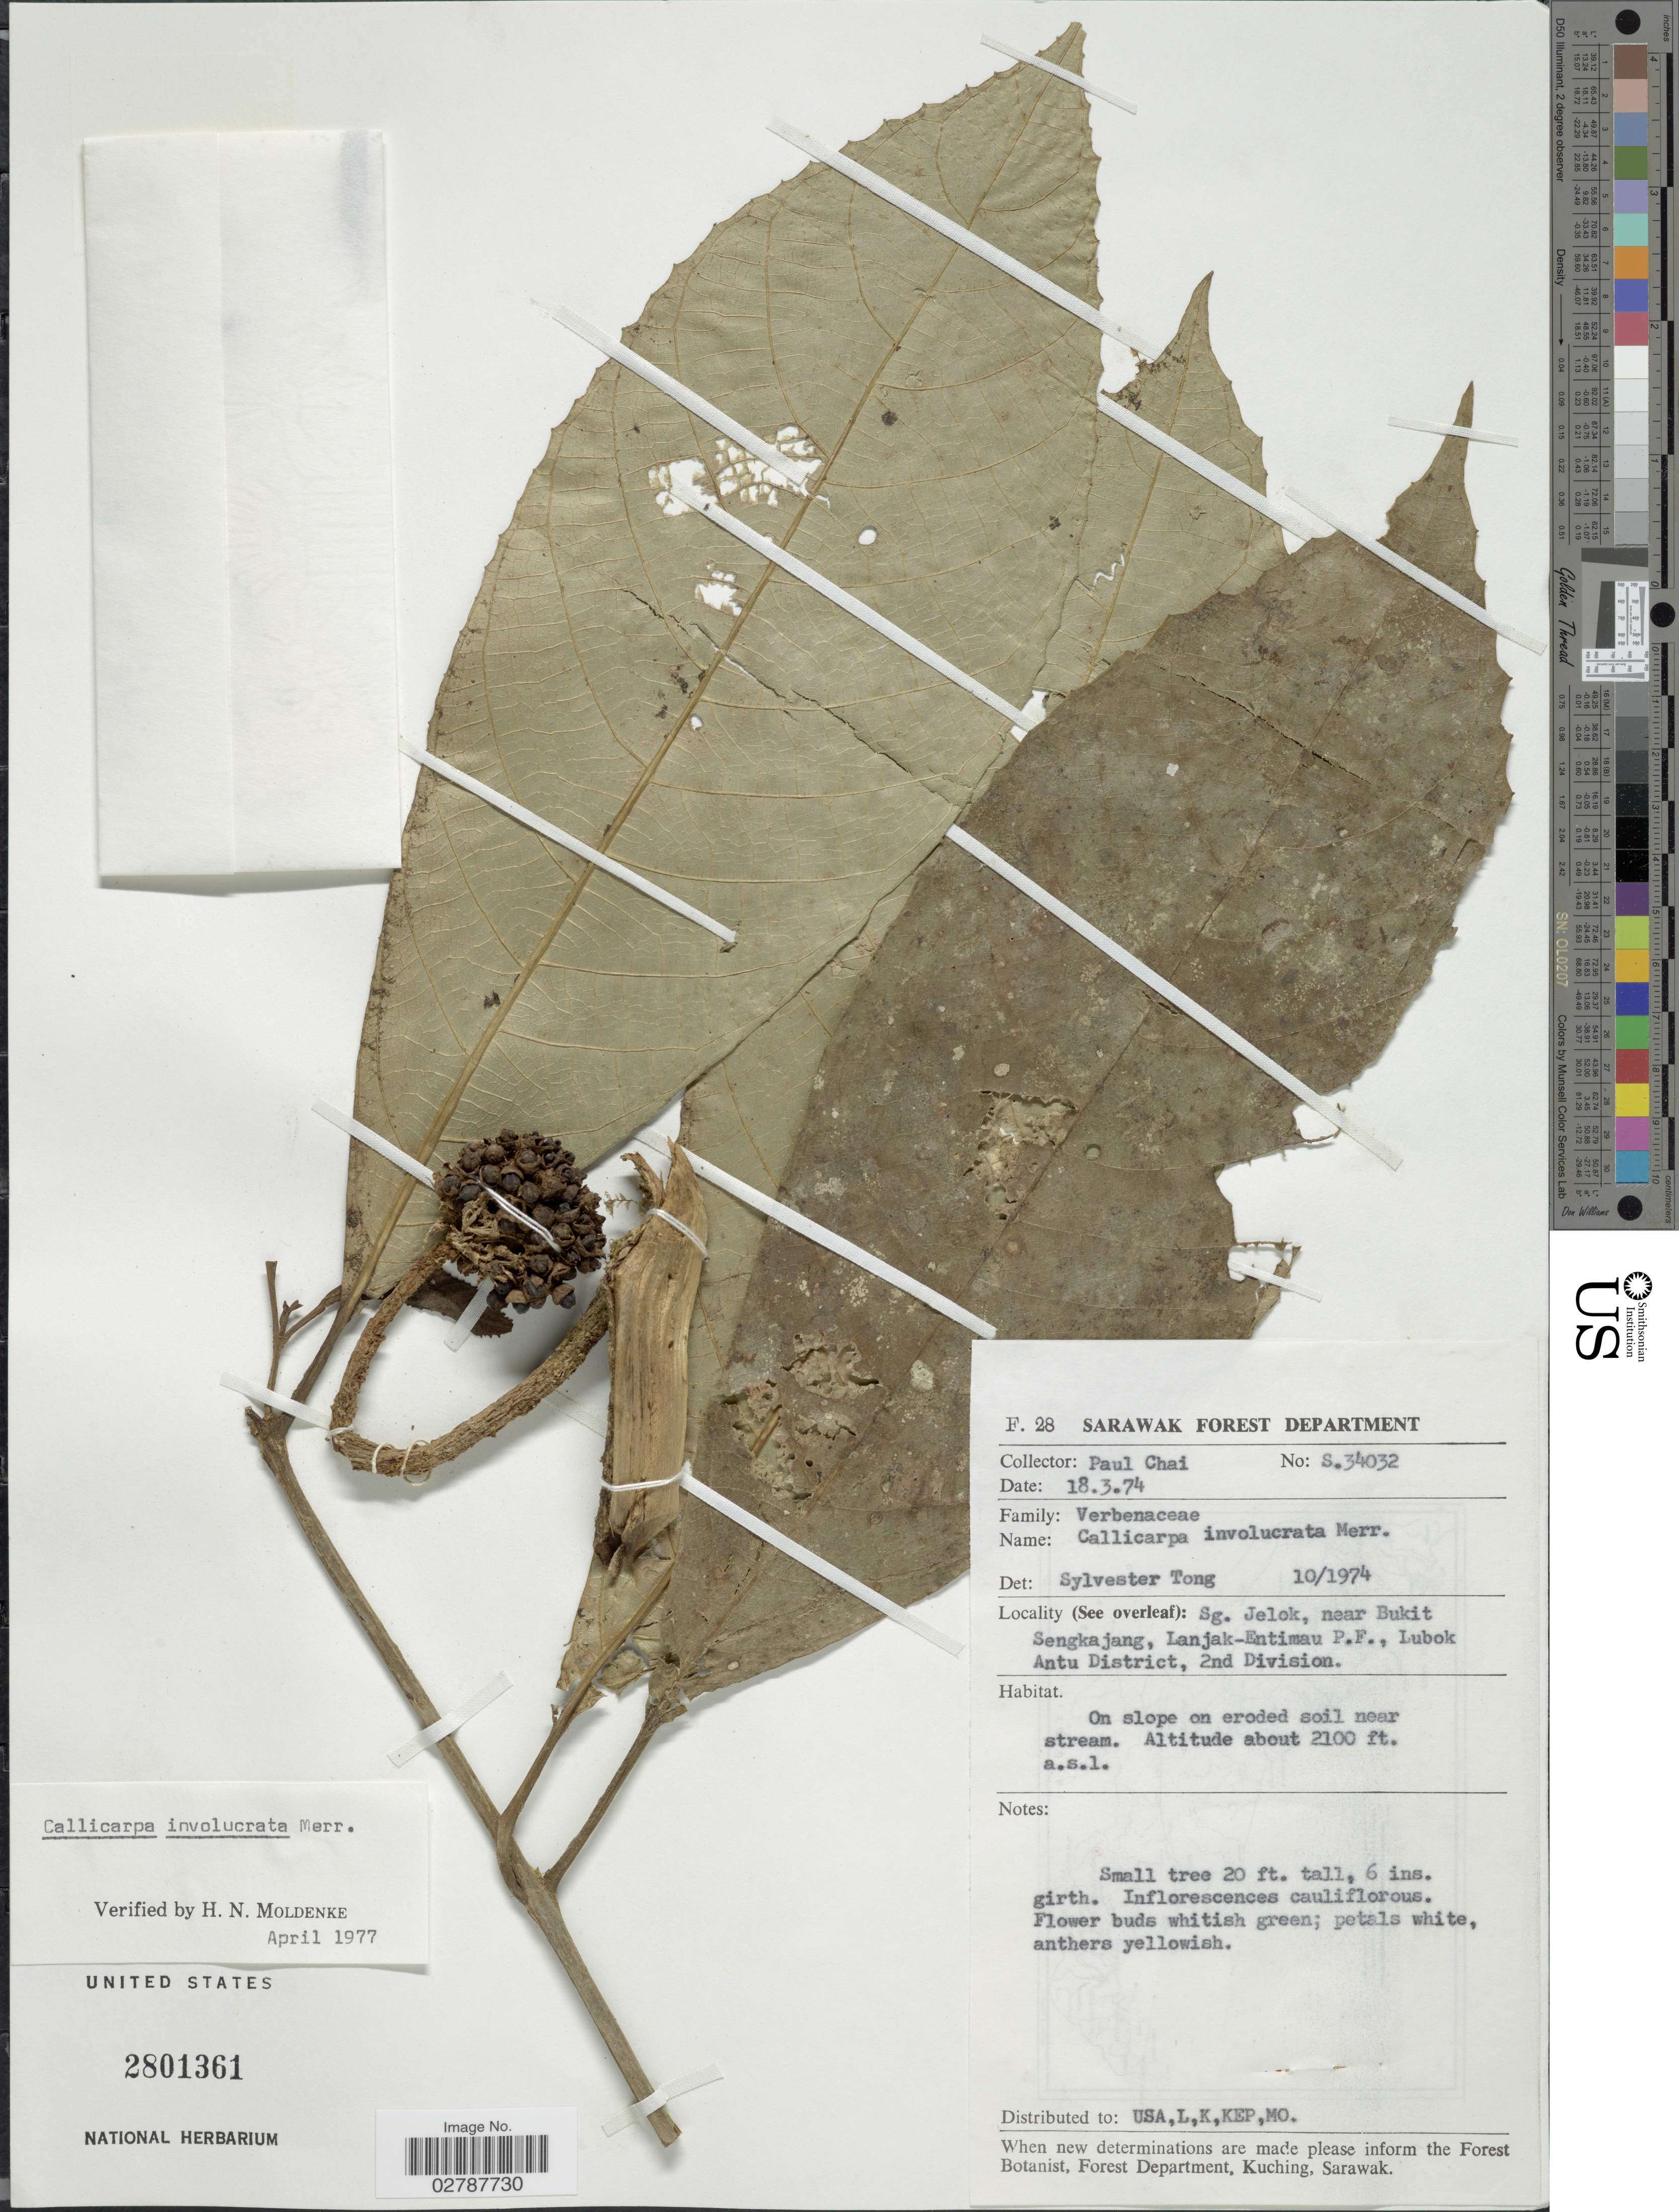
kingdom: Plantae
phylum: Tracheophyta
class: Magnoliopsida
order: Lamiales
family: Lamiaceae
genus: Callicarpa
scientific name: Callicarpa involucrata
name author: Merr.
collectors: P. Chai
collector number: S34032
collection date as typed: Transcribed d/m/y: 18/3/74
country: Malaysia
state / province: Sarawak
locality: Sg. Jelok, near Bukit Sengkajang, Lanjak-Entimau P.F., Lubok Antu District, 2nd Division.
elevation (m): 640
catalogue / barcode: US 2801361